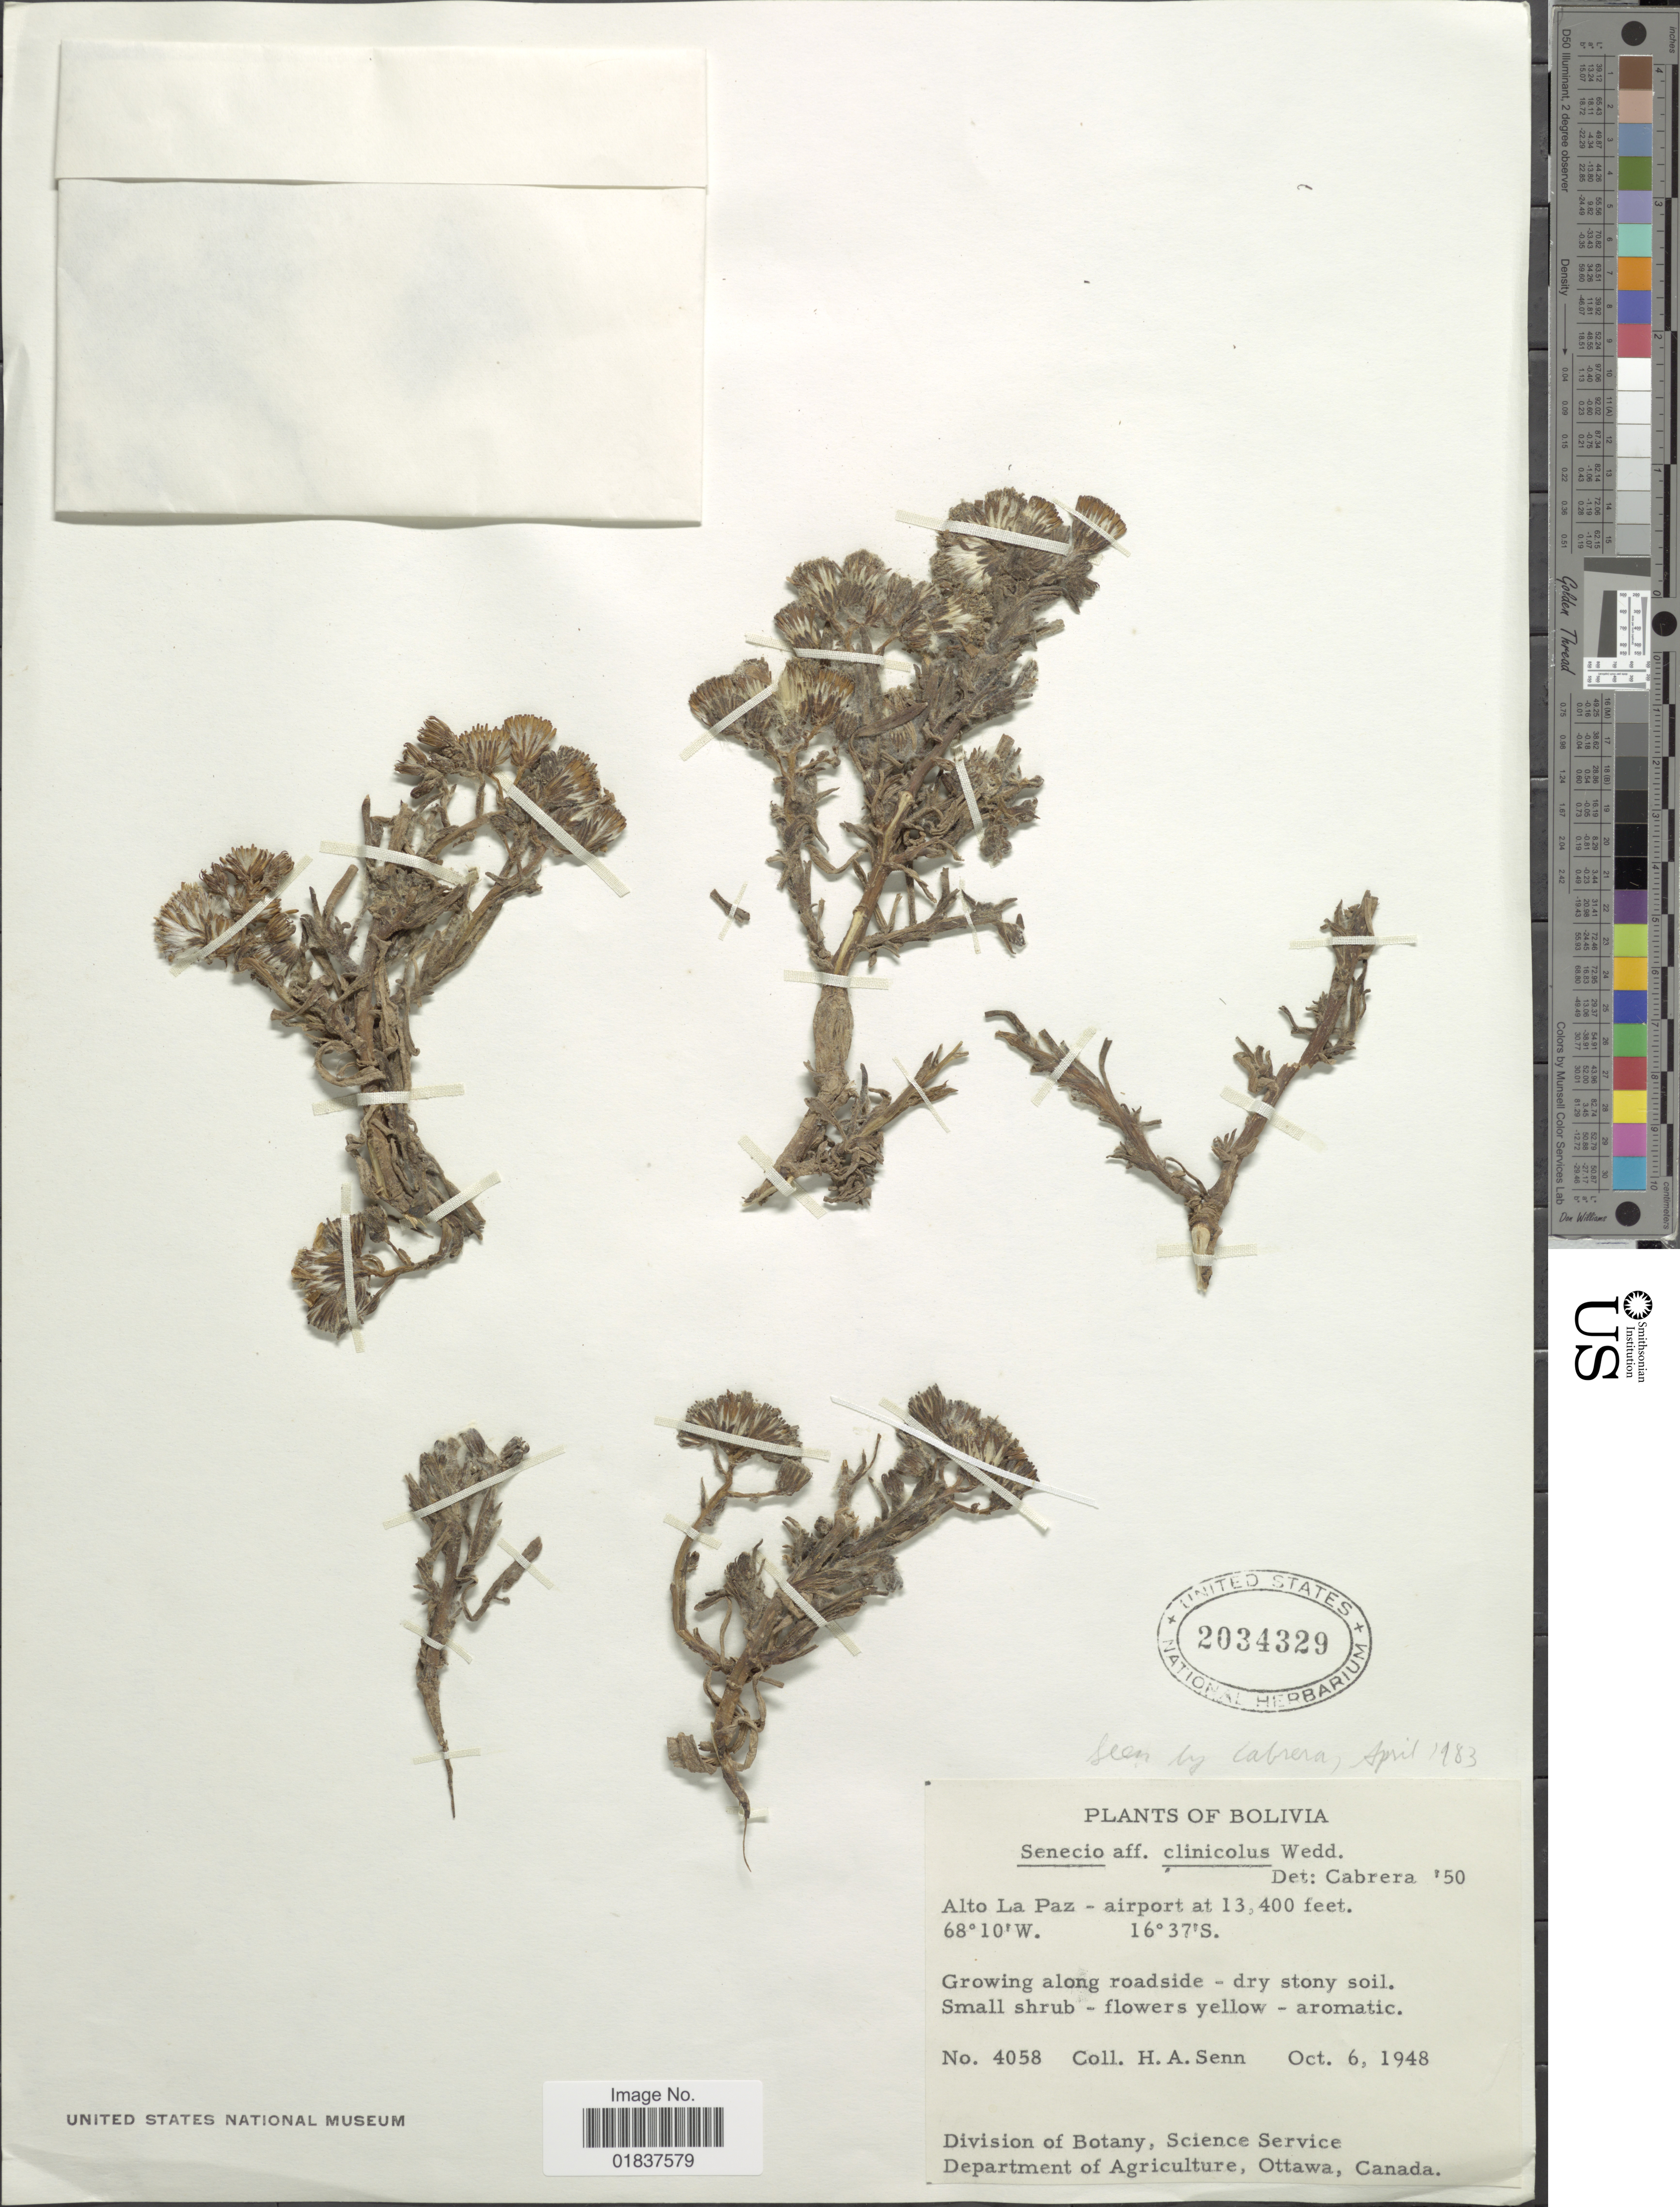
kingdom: Plantae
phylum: Tracheophyta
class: Magnoliopsida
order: Asterales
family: Asteraceae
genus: Senecio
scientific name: Senecio clivicola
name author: Wedd.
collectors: H. Senn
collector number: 4058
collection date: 1948-10-06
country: Bolivia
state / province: La Paz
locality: Alto La Paz-airport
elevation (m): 4084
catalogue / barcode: US 2034329